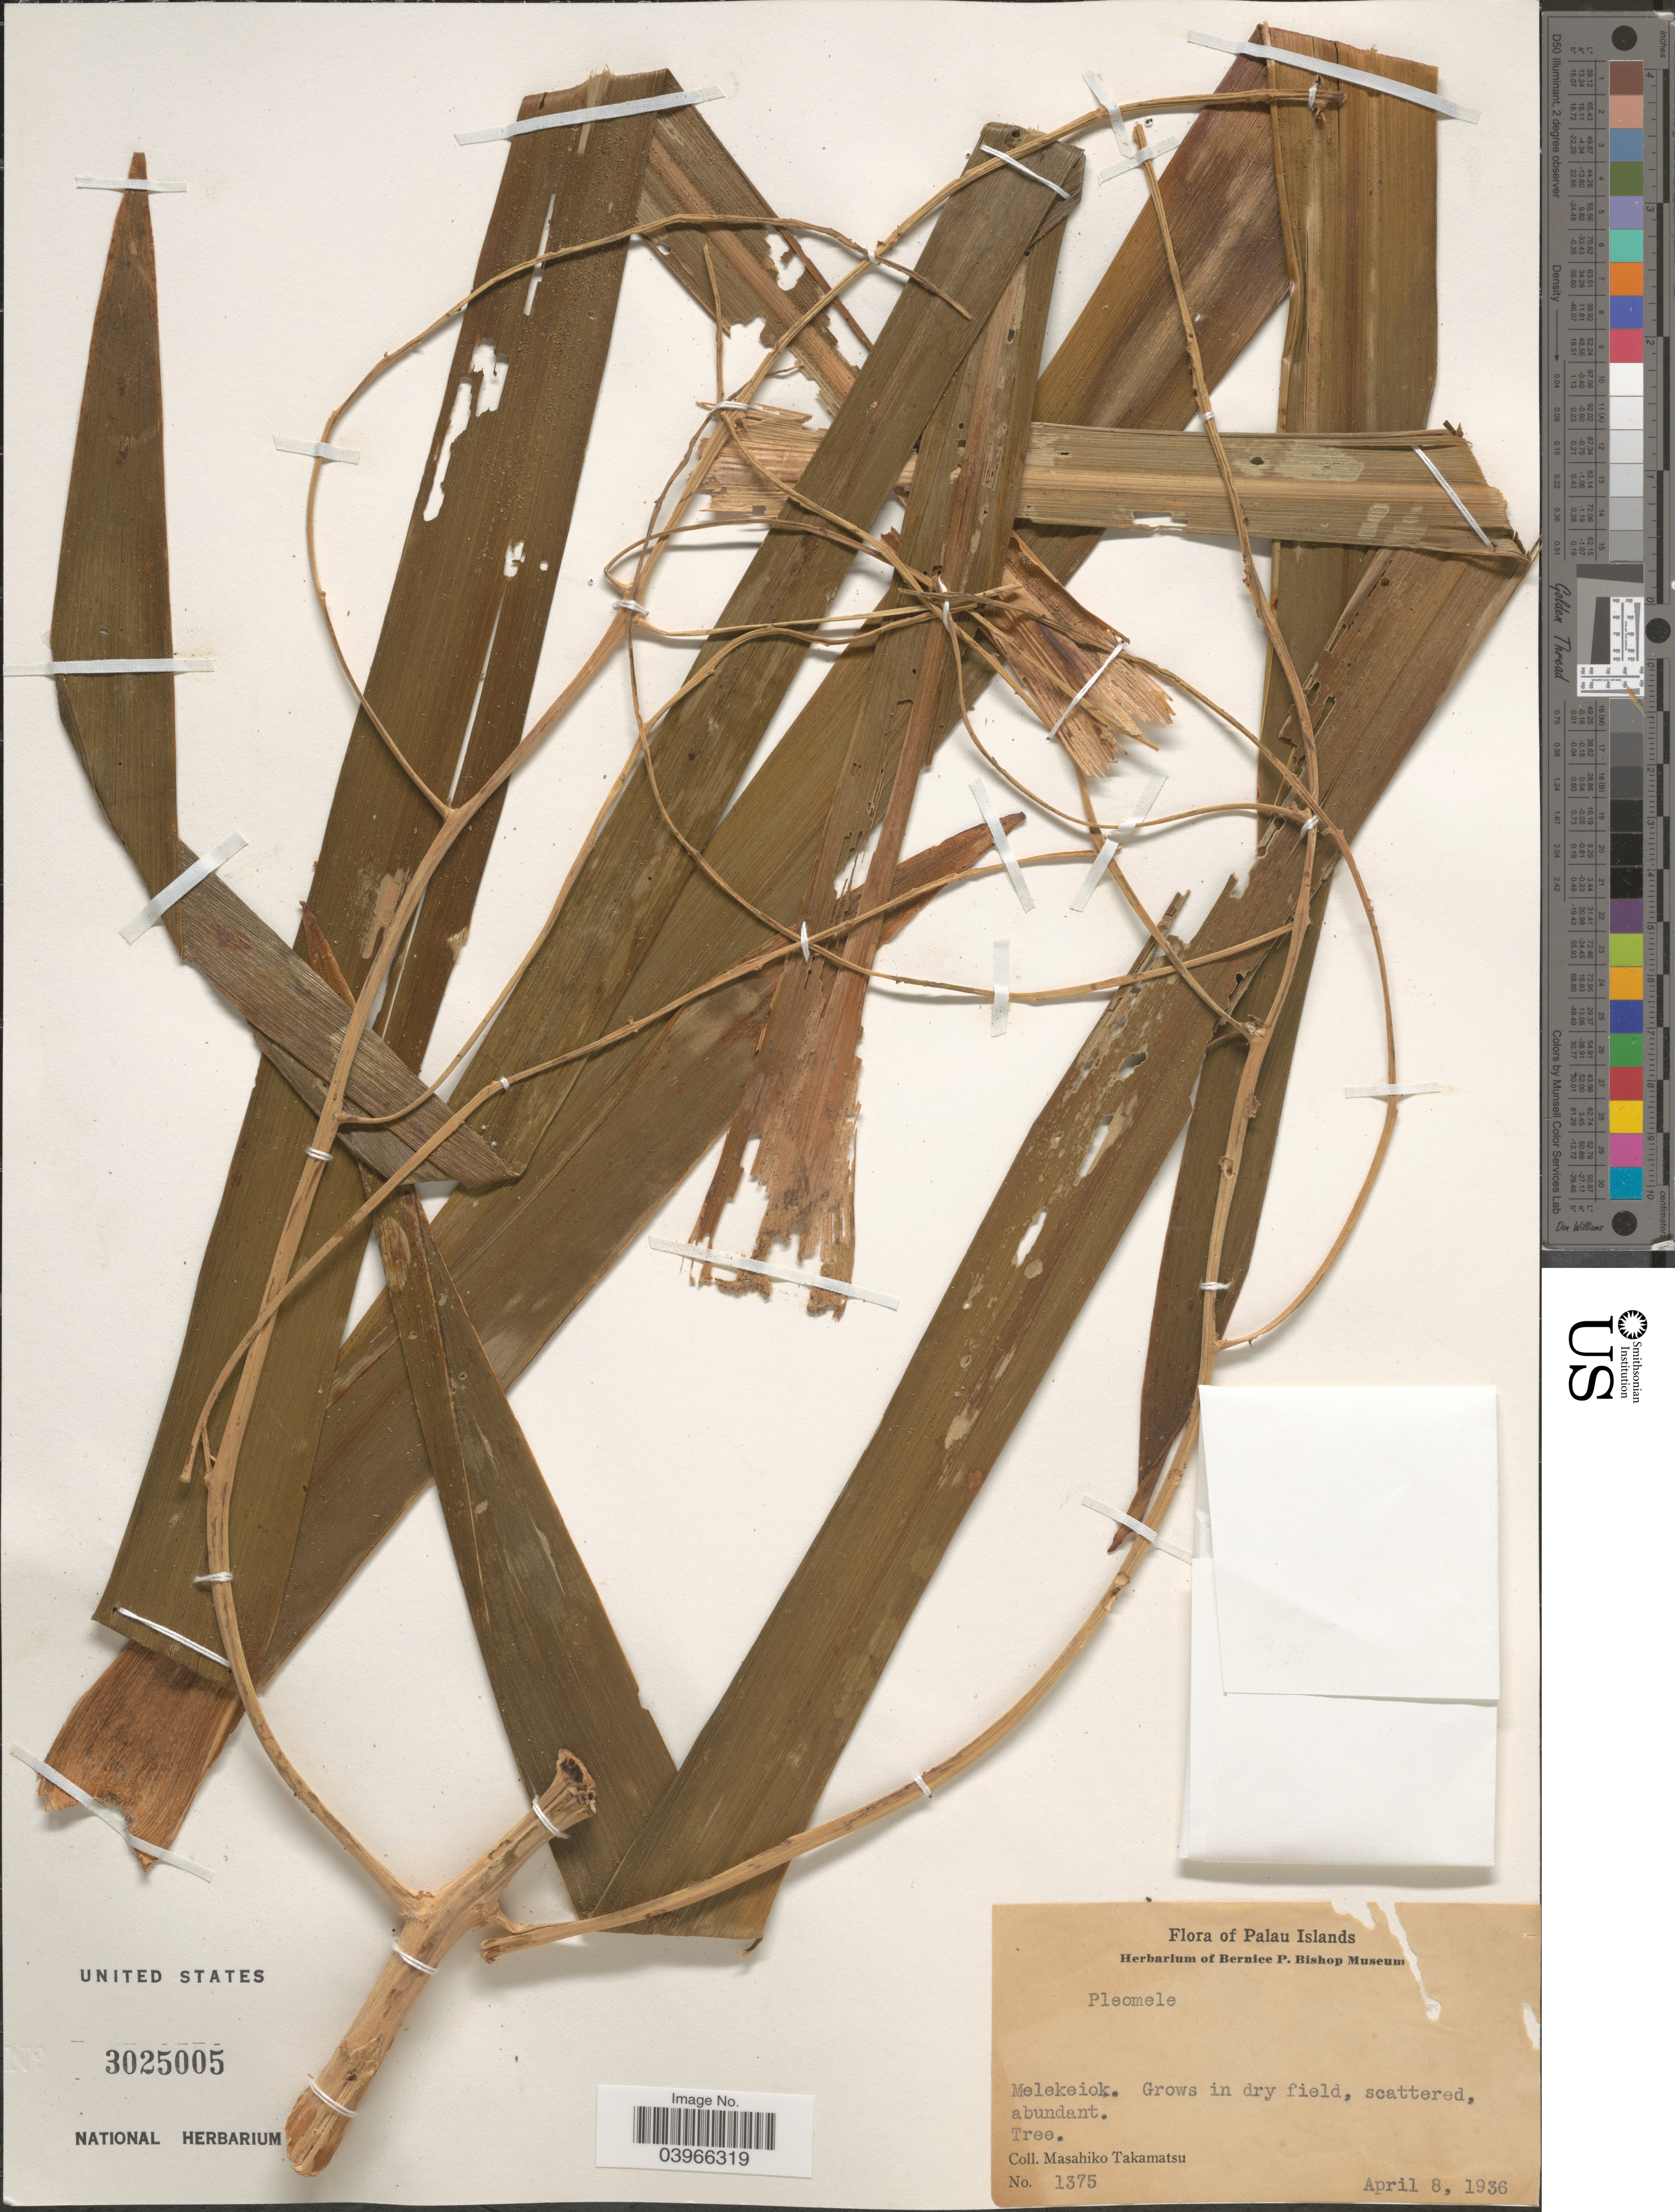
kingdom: Plantae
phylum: Tracheophyta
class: Liliopsida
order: Asparagales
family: Asparagaceae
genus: Dracaena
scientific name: Dracaena sp.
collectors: M. Takamatsu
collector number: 1375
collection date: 1936-04-08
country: Palau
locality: Palau Islands. Melekeiok. In dry field, scattered.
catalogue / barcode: US 3025005